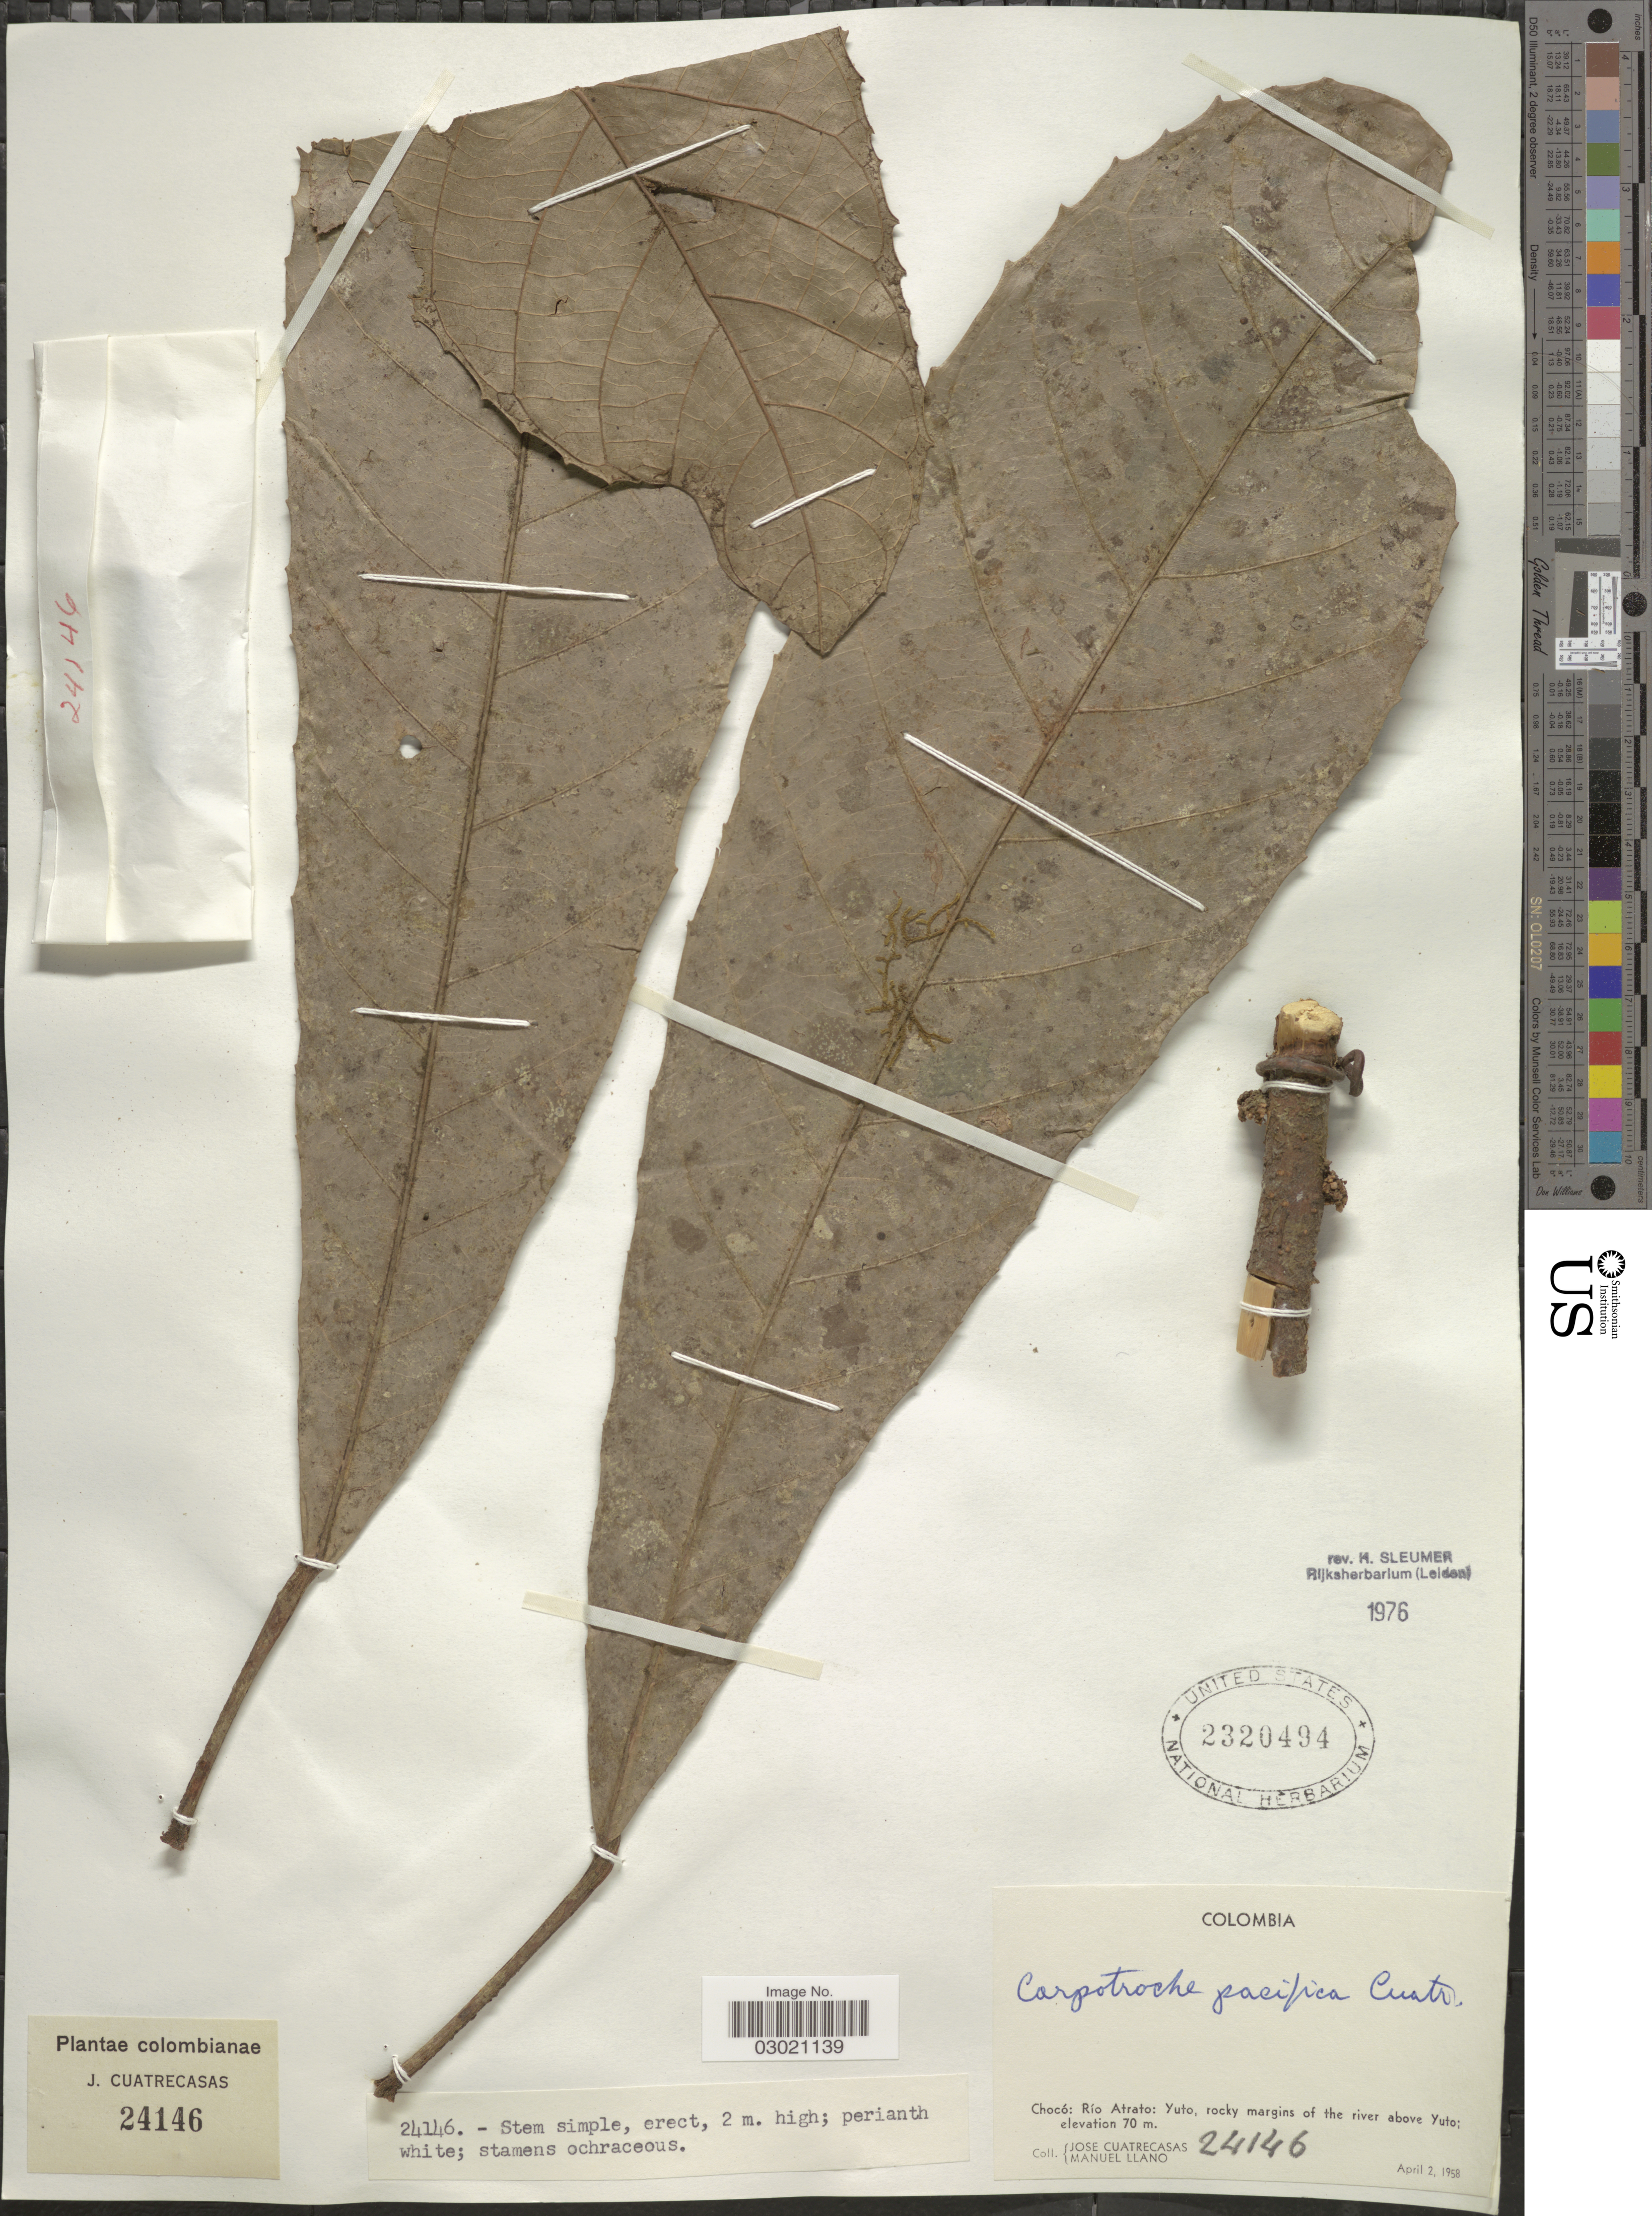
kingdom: Plantae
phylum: Tracheophyta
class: Magnoliopsida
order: Malpighiales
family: Achariaceae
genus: Carpotroche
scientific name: Carpotroche pacifica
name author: (Cuatrec.) Cuatrec.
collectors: J. Cuatrecasas & M. Llano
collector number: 24146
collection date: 1958-04-02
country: Colombia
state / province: Chocó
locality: Río Atrato: Yuto, rocky margins of the river above Yuto.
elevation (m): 70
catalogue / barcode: US 2320494